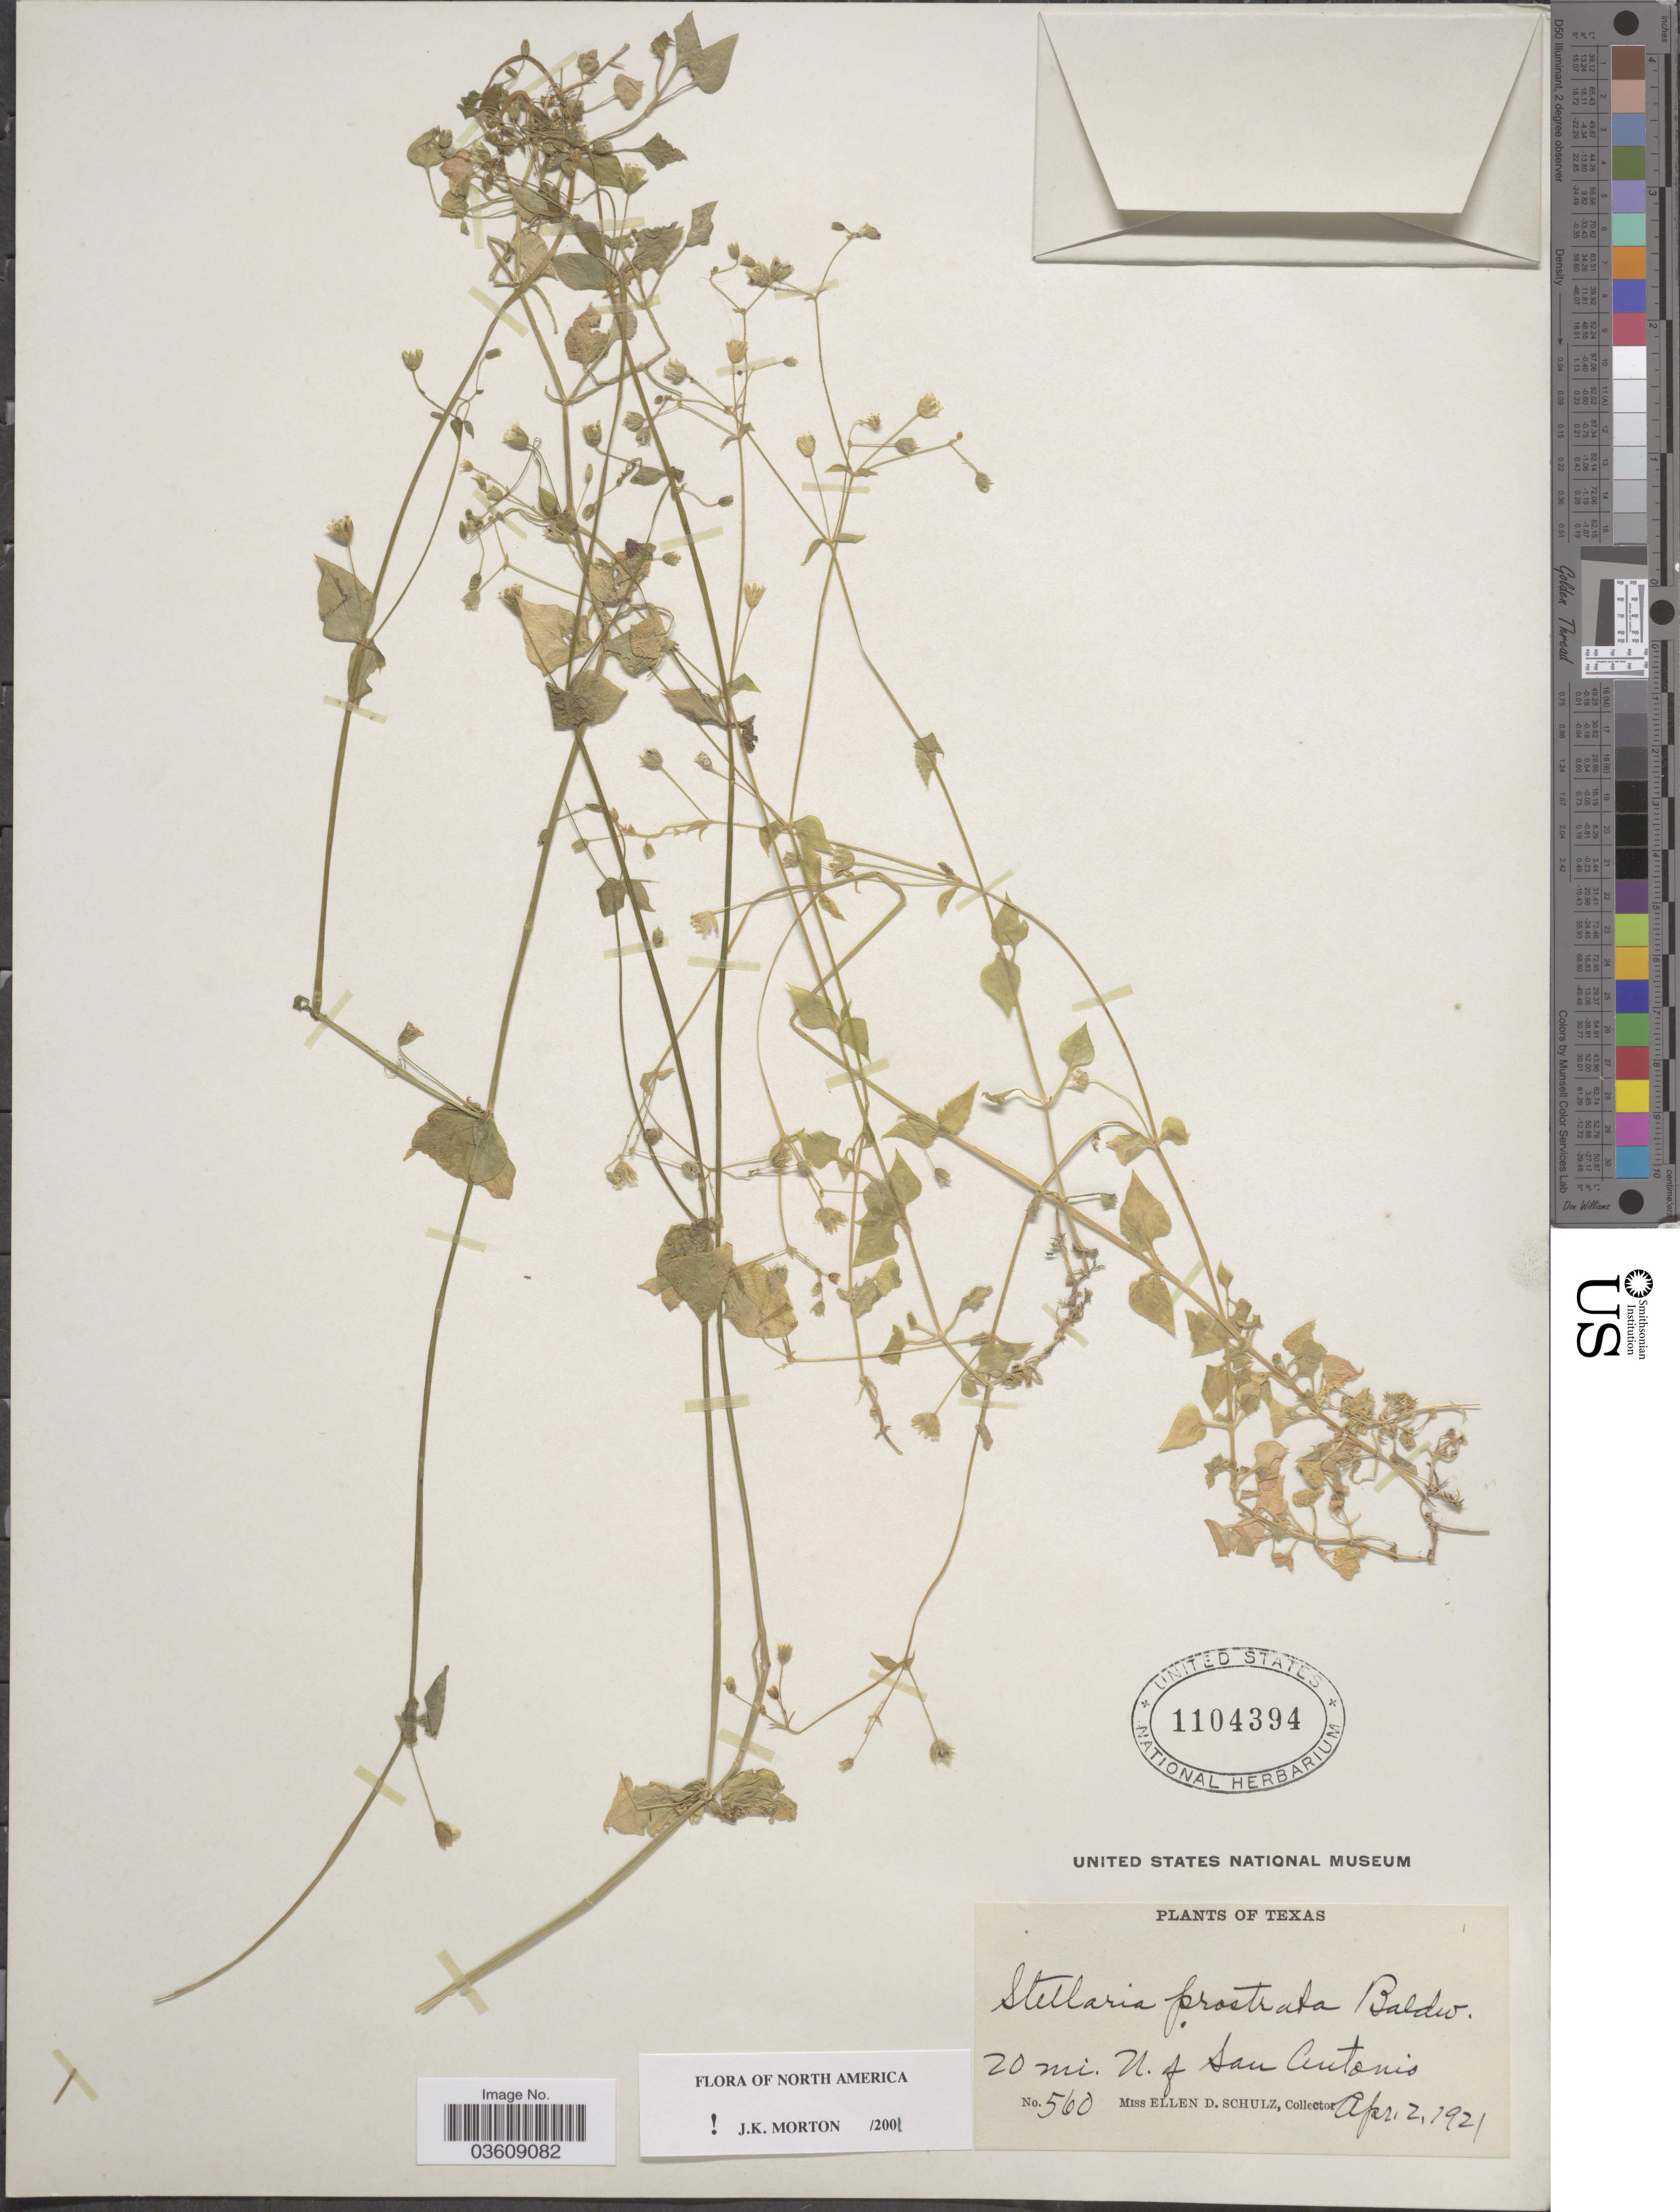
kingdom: Plantae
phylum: Tracheophyta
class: Magnoliopsida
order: Caryophyllales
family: Caryophyllaceae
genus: Stellaria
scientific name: Stellaria prostrata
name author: Baldwin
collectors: E. D. Schulz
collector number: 560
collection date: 1921-04-02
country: United States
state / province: Texas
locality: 20 mi. N. of San Antonio.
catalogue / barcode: US 1104394